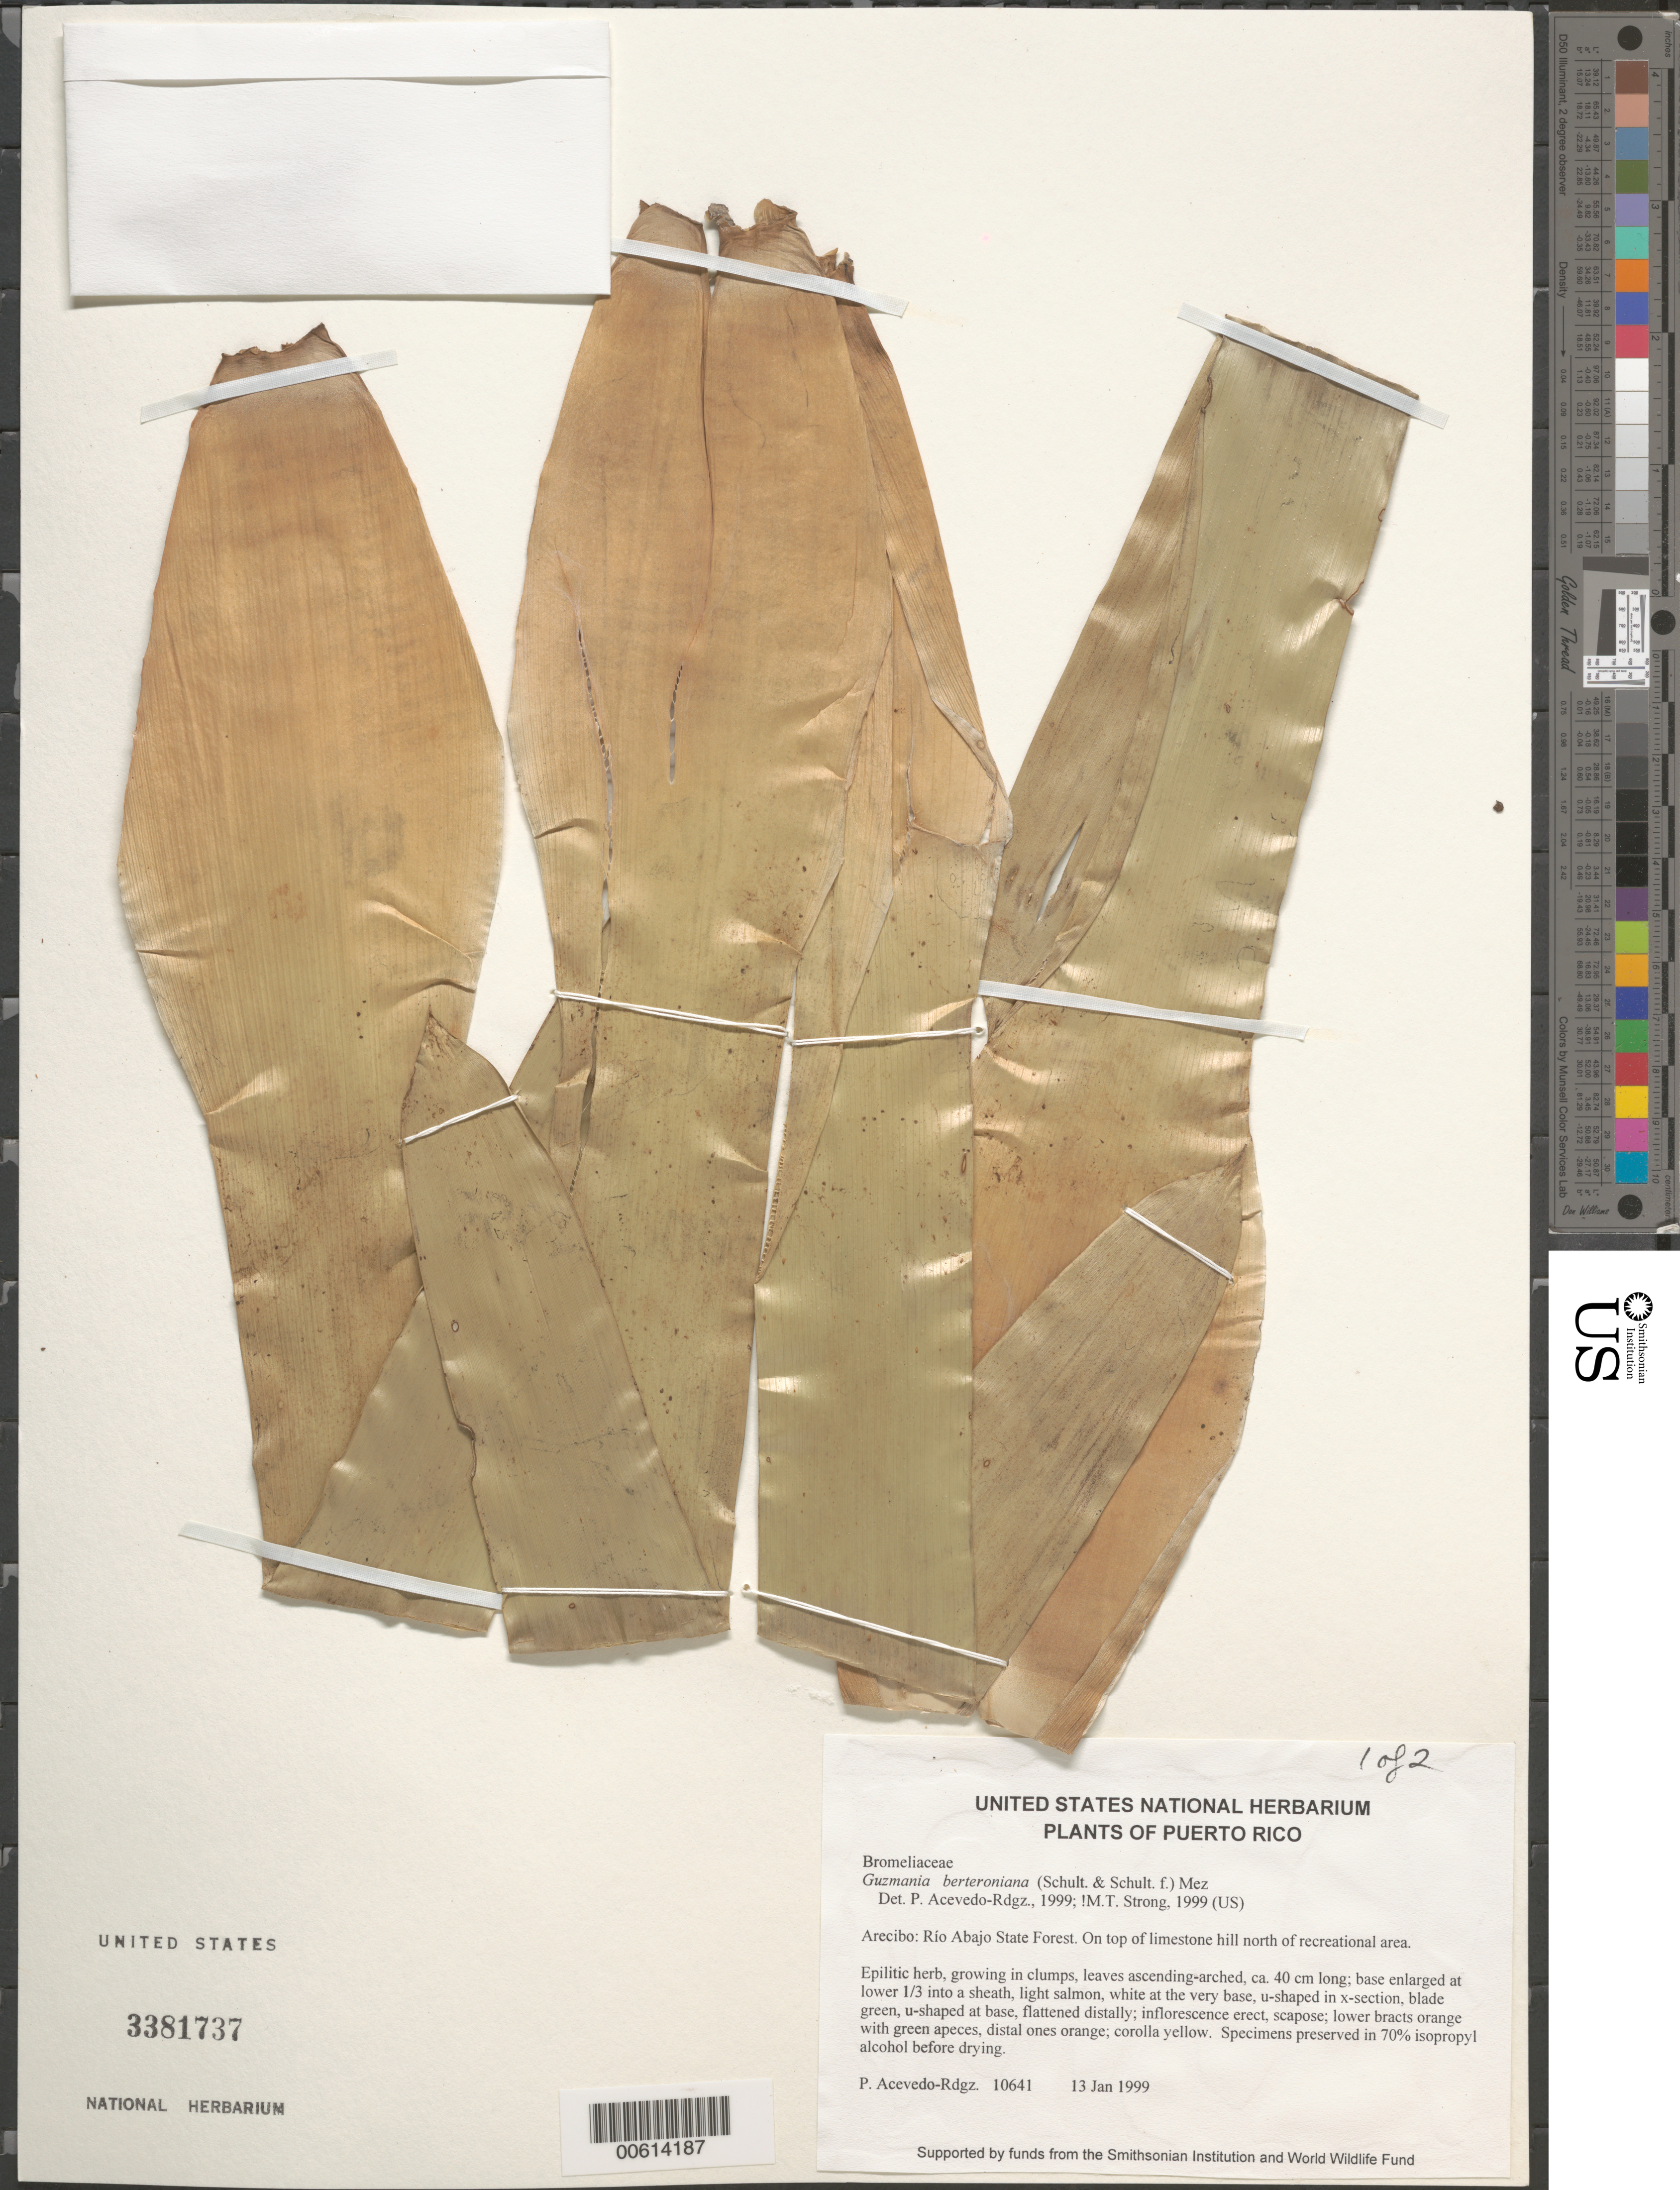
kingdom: Plantae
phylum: Tracheophyta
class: Liliopsida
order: Poales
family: Bromeliaceae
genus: Guzmania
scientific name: Guzmania berteroniana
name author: (Schult. & Schult. f.) Mez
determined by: Acevedo-Rodríguez, P., (BOT), Smithsonian Institution - National Museum of Natural History (UNITED STATES)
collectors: P. Acevedo-Rodr.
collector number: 10641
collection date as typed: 13 Jan 1999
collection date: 1999-01-13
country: Puerto Rico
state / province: Arecibo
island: Puerto Rico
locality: Arecibo; Río Abajo State Forest. On top of limestone hill north of recreational area.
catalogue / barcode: US 3381737